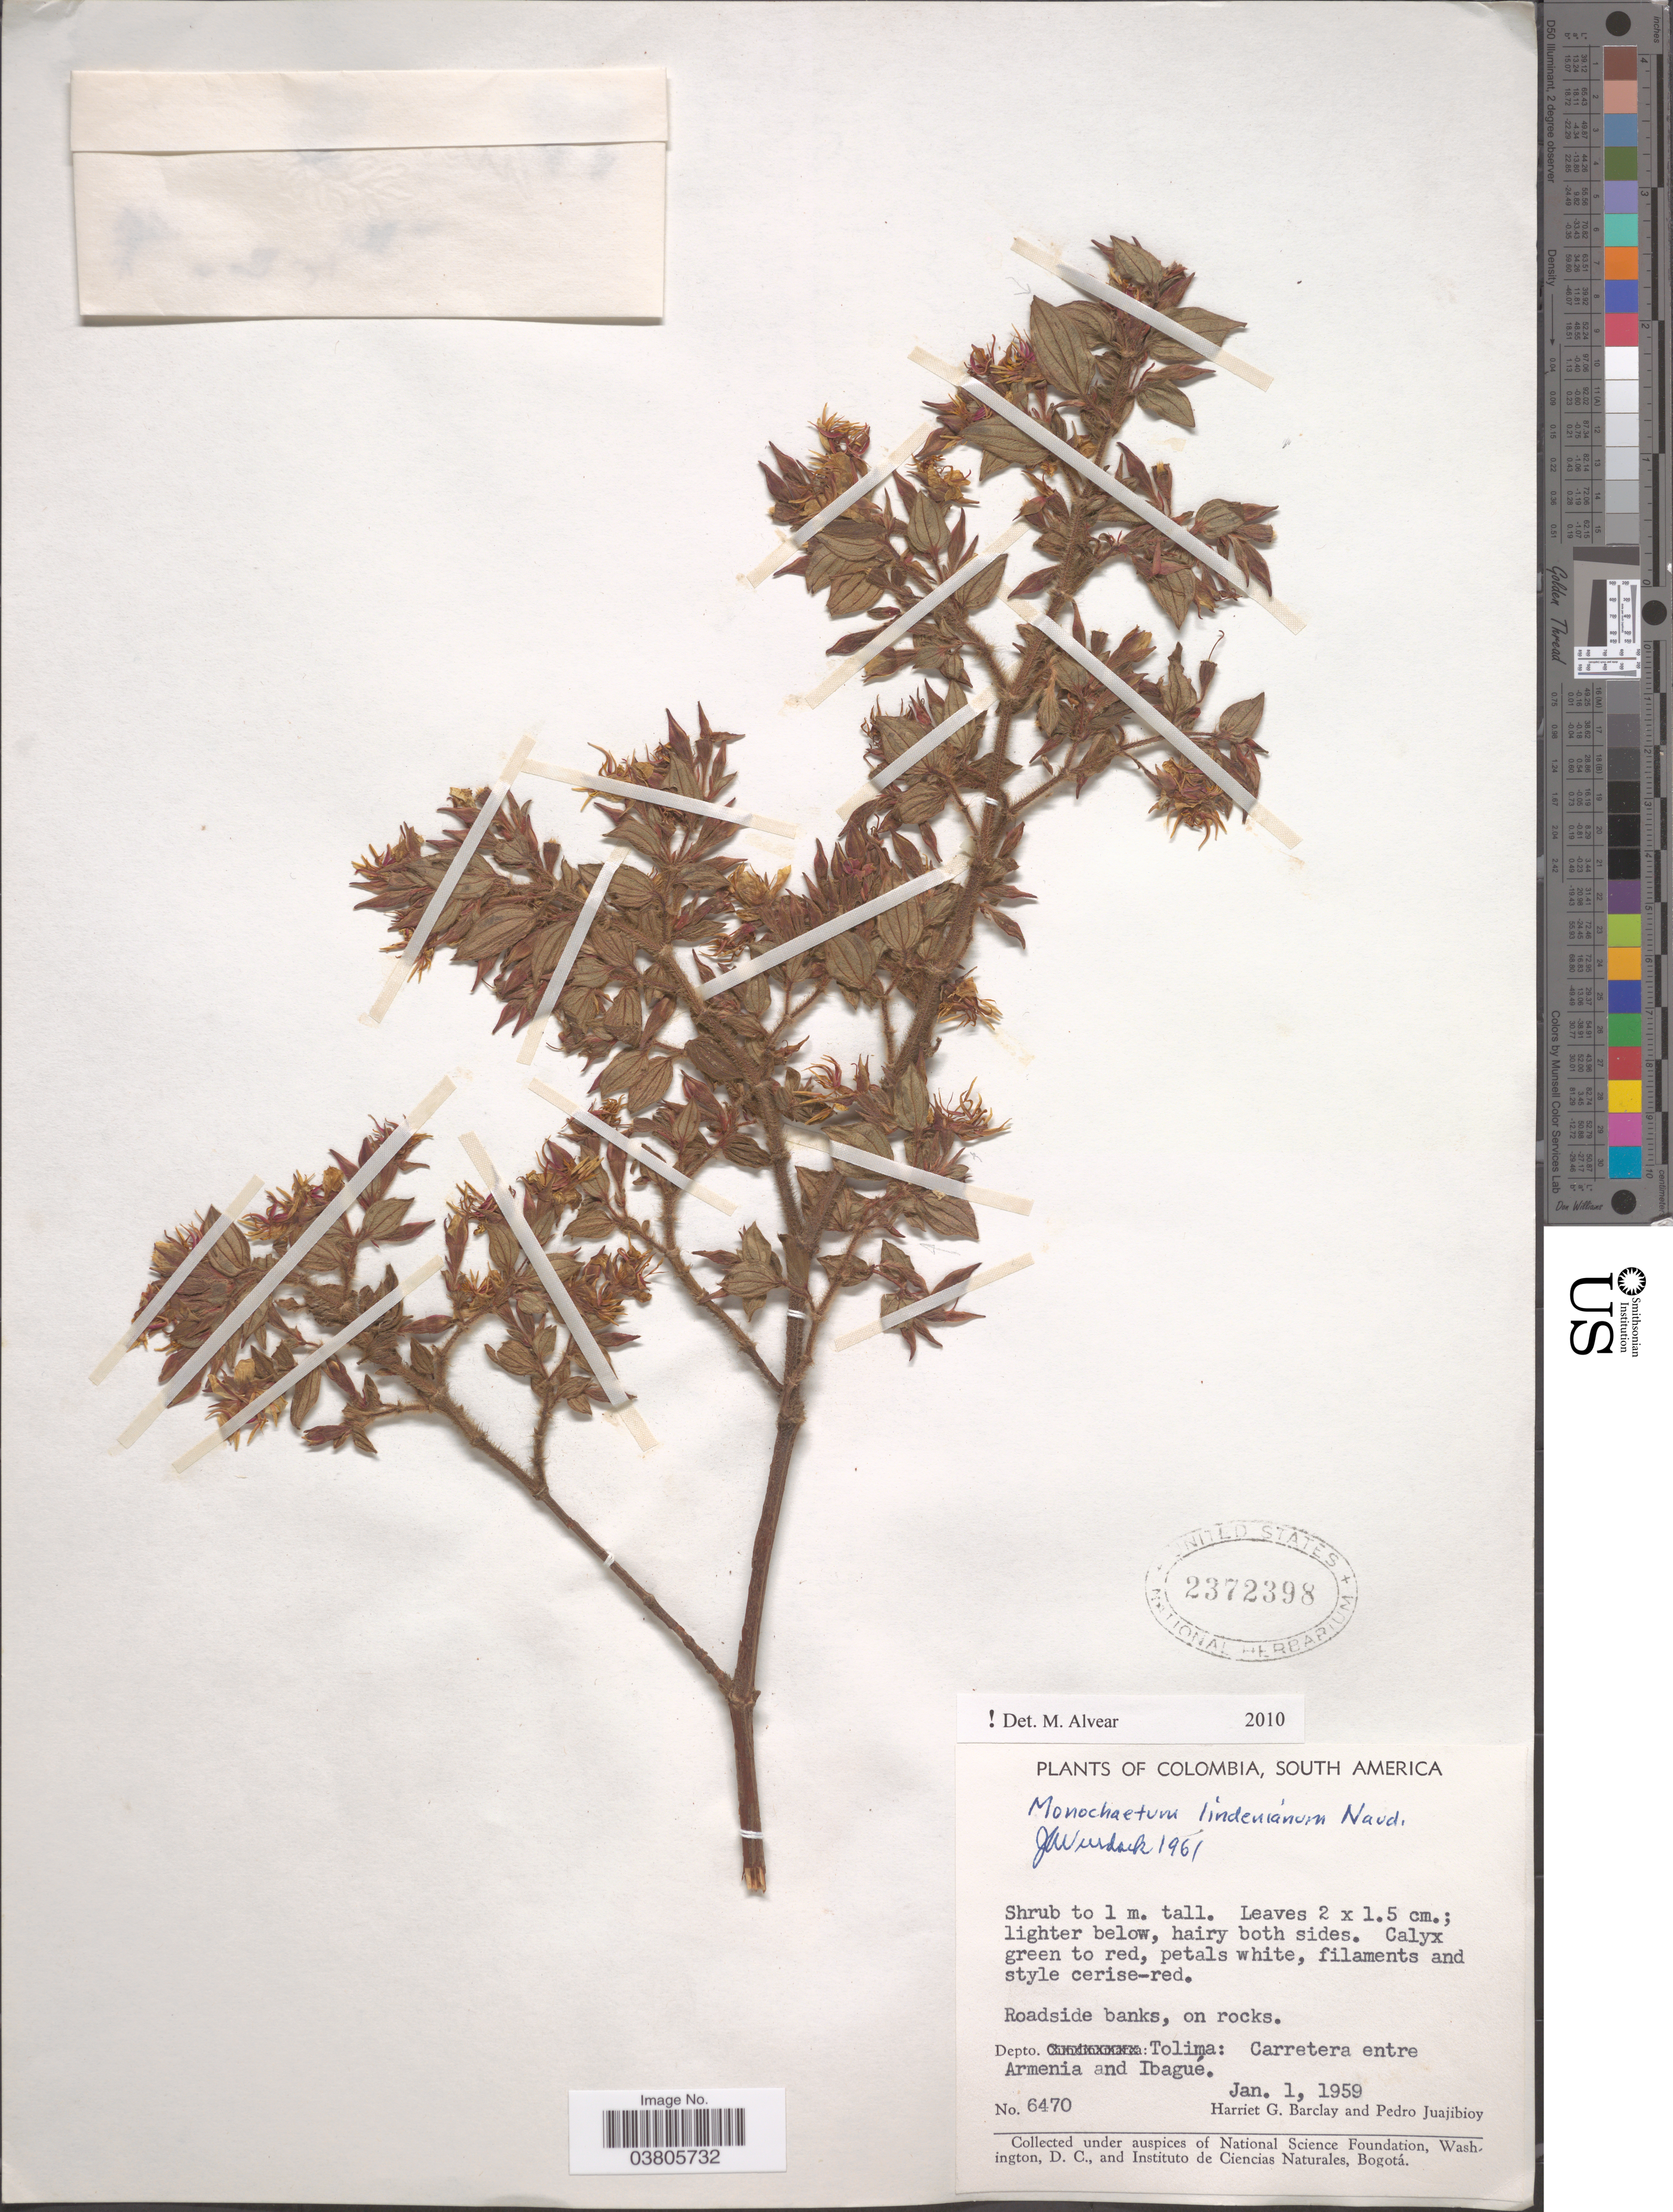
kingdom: Plantae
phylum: Tracheophyta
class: Magnoliopsida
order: Myrtales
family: Melastomataceae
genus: Monochaetum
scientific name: Monochaetum lindenianum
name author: Naudin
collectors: H. G. Barclay & P. Juajibioy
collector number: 6470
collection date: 1959-01-01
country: Colombia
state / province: Tolima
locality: Depto. Tolima: Carretera entre Armenia and Ibagué.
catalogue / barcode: US 2372398